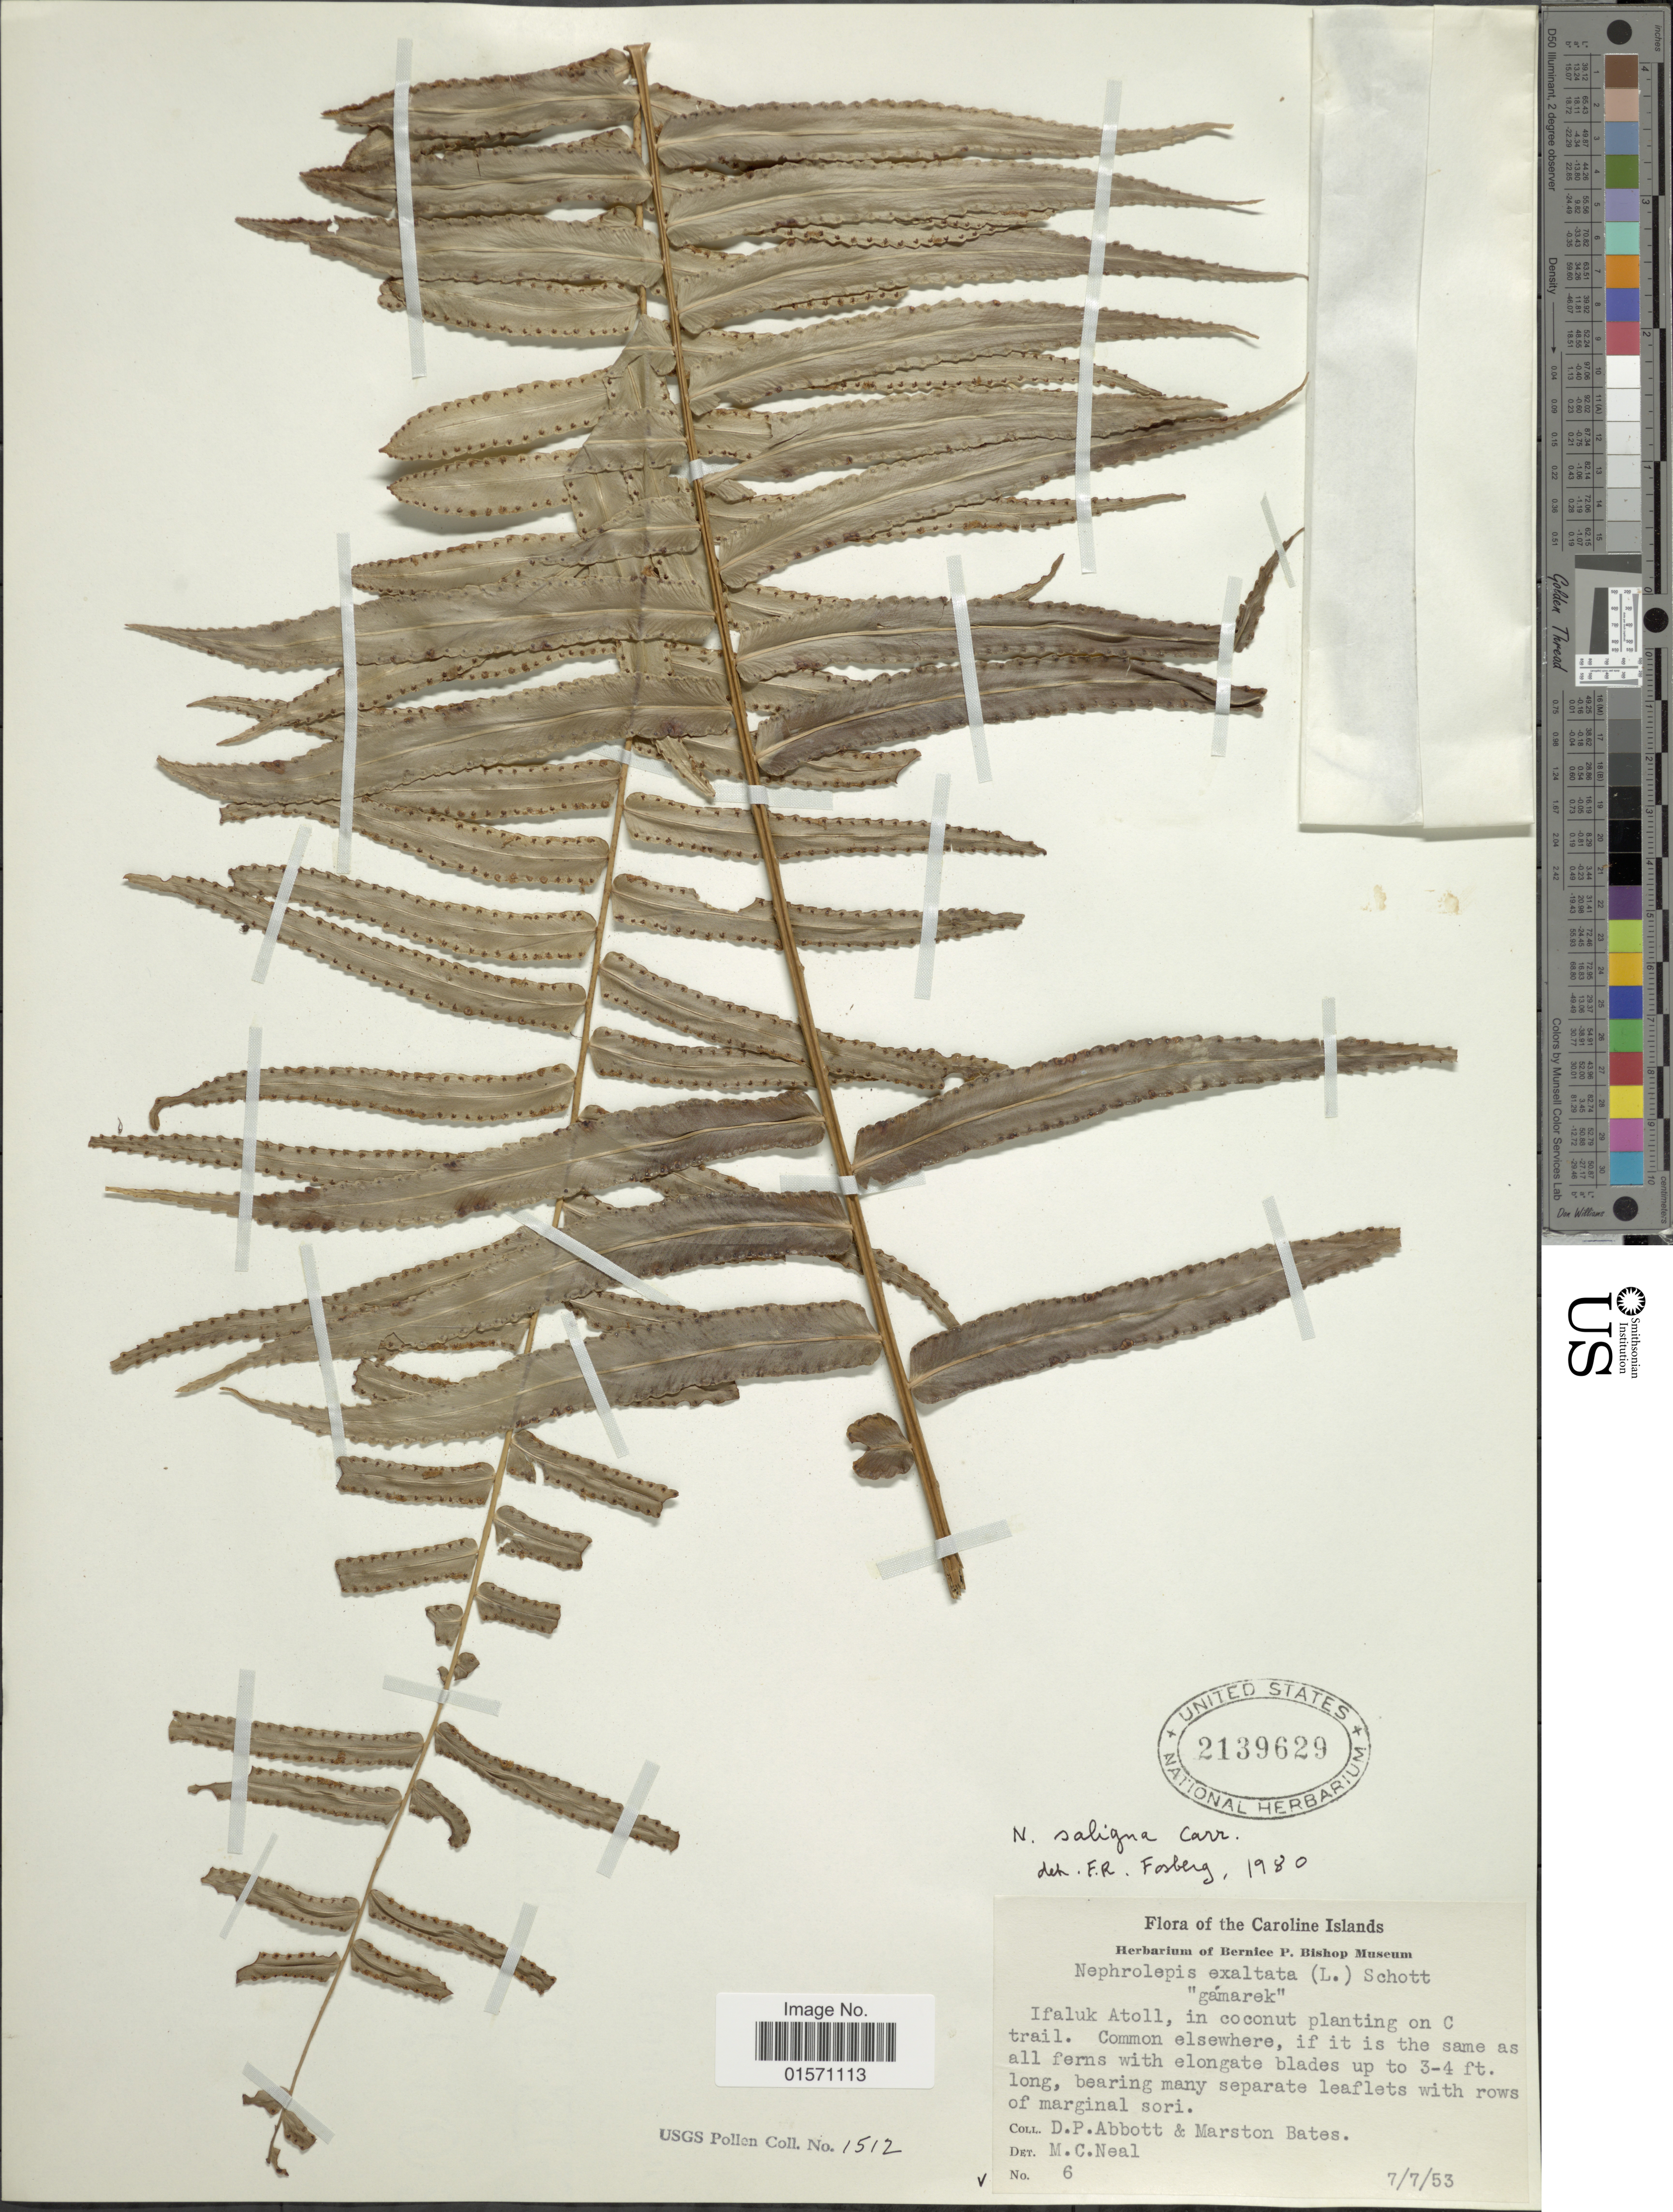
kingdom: Plantae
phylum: Tracheophyta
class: Polypodiopsida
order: Polypodiales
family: Nephrolepidaceae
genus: Nephrolepis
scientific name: Nephrolepis saligna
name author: Cav.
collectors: D. P. Abbott & M. Bates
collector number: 6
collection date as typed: Transcribed d/m/y: 7/7/53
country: Micronesia, Federated States of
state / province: Yap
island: Ifalik [Ifaluk] Atoll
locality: Caroline islands. Ifaluk Atoll, in coconut planting on C trail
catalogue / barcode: US 2139629